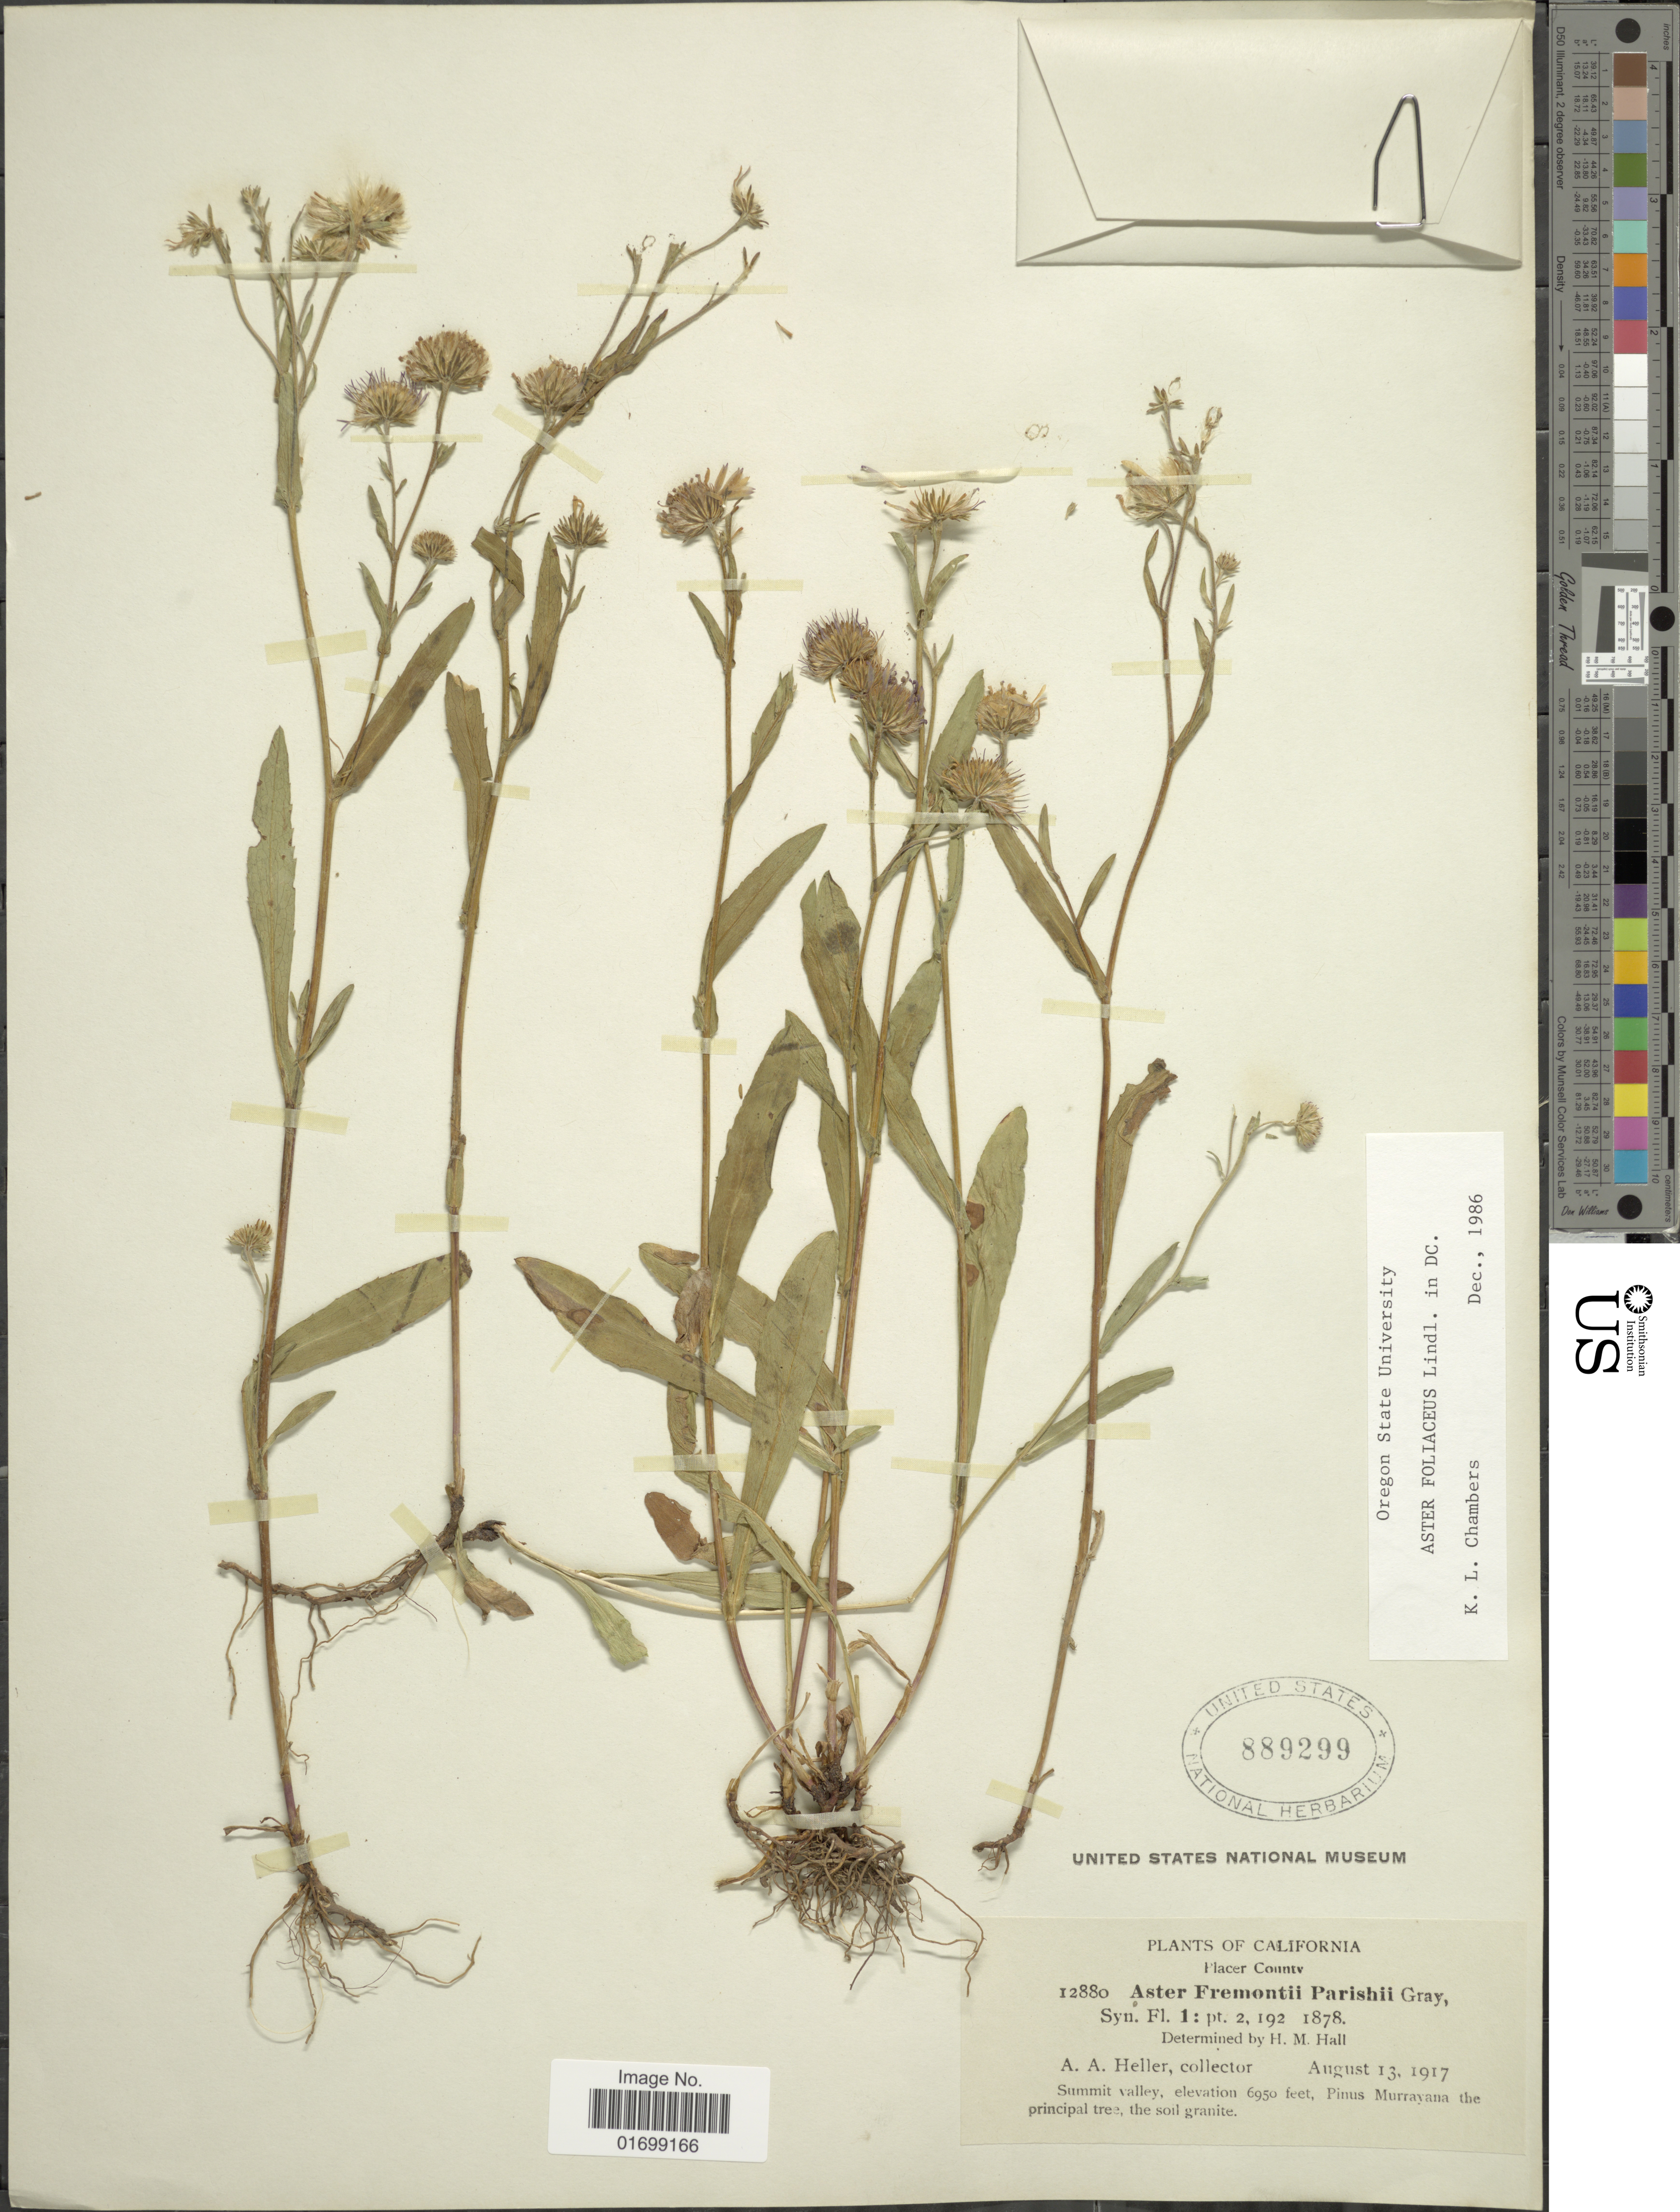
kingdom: Plantae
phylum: Tracheophyta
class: Magnoliopsida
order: Asterales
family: Asteraceae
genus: Symphyotrichum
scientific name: Symphyotrichum foliaceum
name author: (Lindl. ex DC.) G.L. Nesom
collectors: A. A. Heller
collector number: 12880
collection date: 1917-08-13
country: United States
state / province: California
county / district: Placer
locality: Placer County, Summit valley, Pinus Murrayana the prinicpal tree, the soil granite.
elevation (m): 2118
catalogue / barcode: US 889299